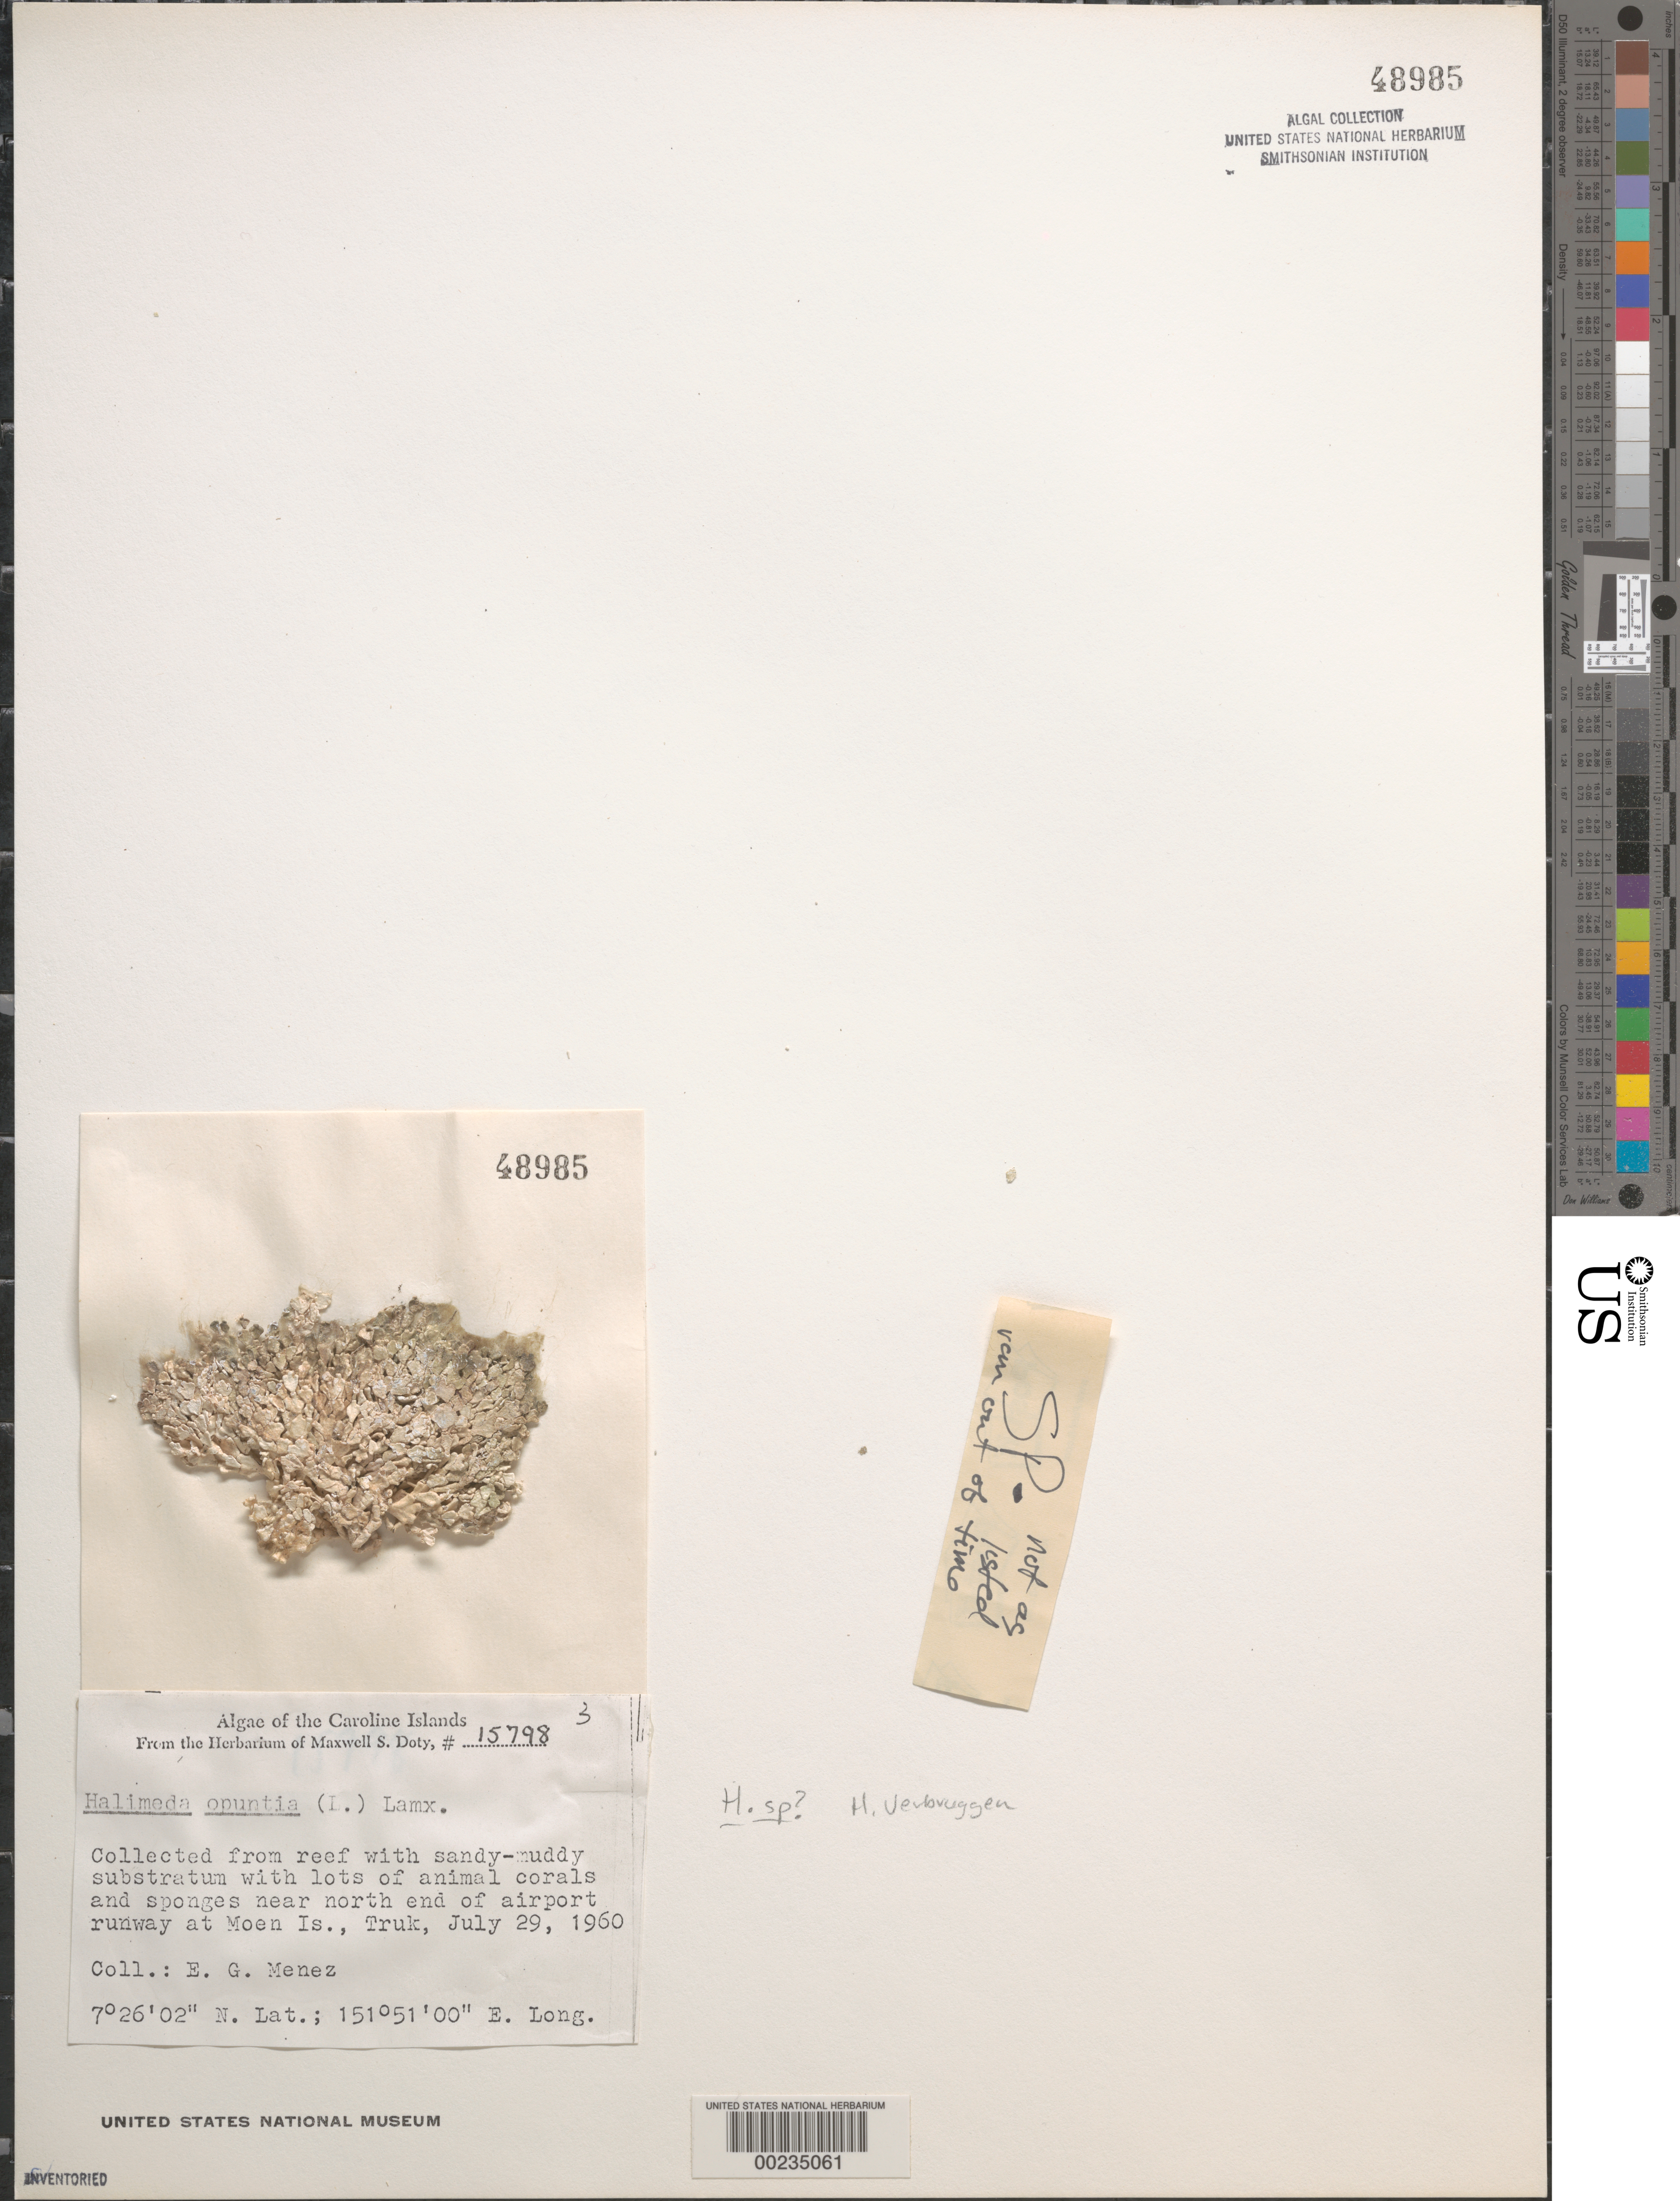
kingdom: Plantae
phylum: Chlorophyta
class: Ulvophyceae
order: Bryopsidales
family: Halimedaceae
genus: Halimeda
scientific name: Halimeda opuntia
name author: (L.) J.V.Lamouroux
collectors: Meñez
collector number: MSD 15798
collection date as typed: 29 Jul 1960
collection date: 1960-07-29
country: Micronesia, Federated States of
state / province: Truk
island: Moen [Wono]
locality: Near north end of airport runway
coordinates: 7 26' 02" N, 151 51' 00" E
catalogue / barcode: US 48985